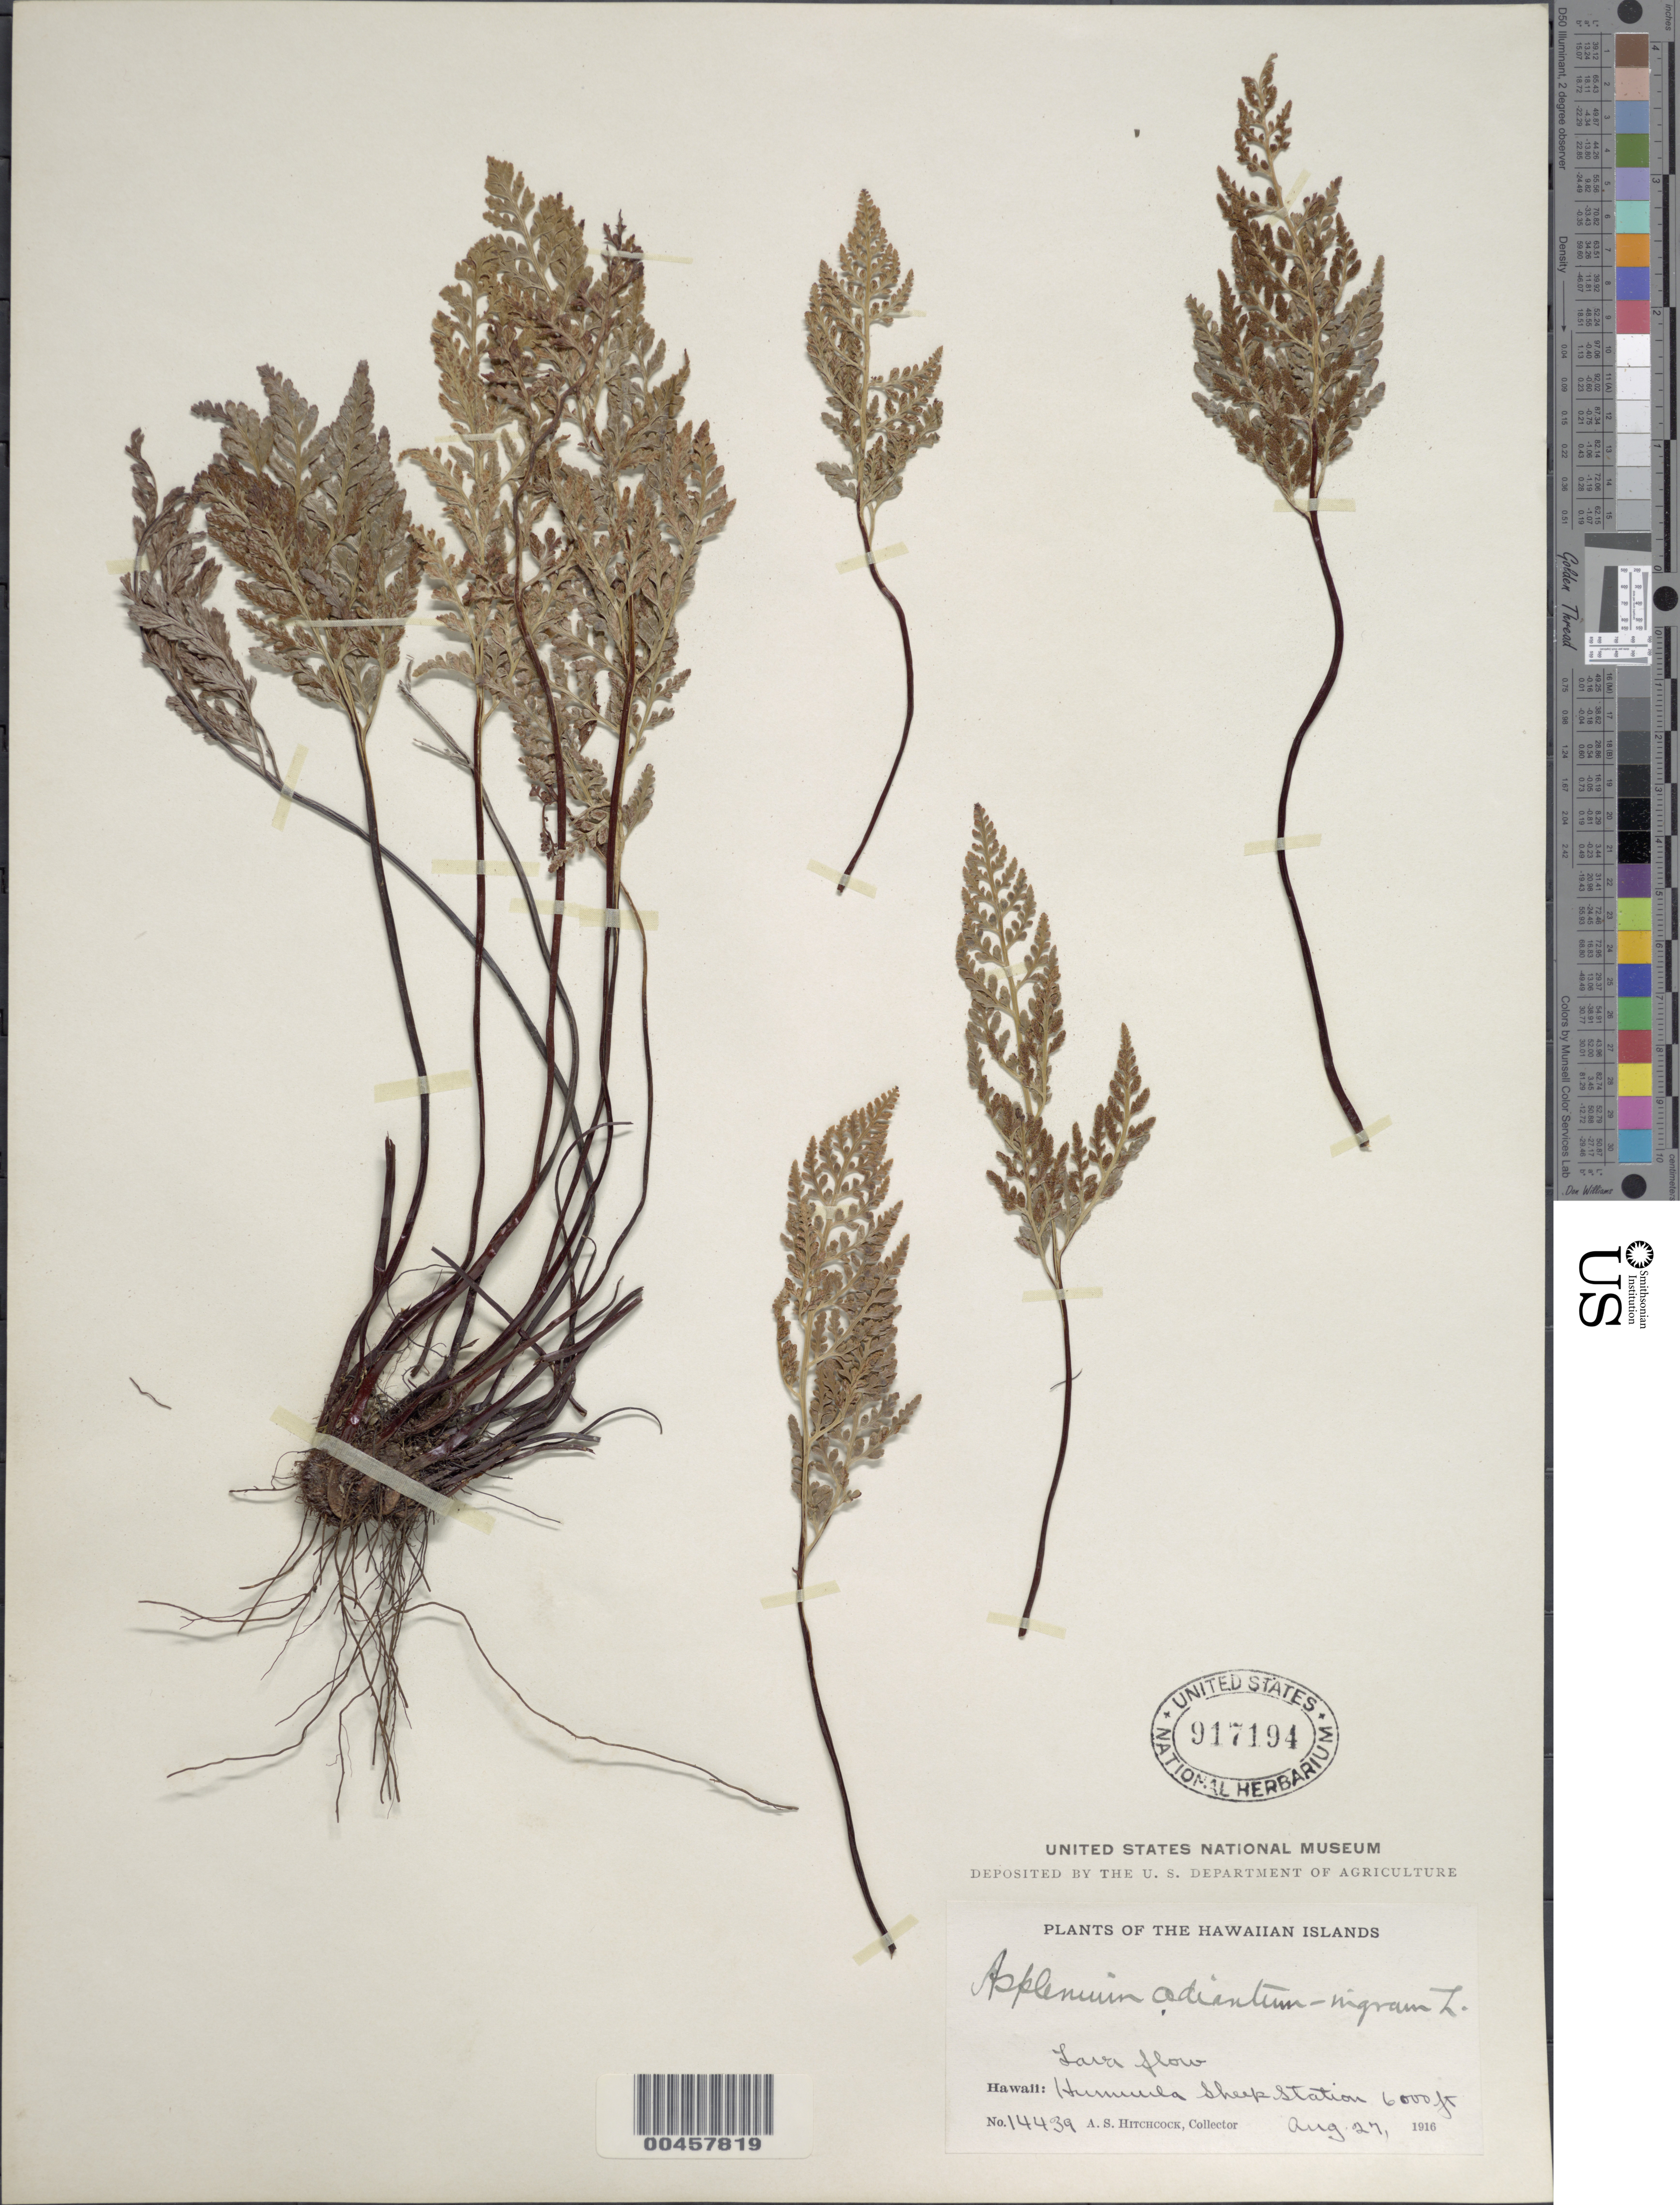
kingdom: Plantae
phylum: Tracheophyta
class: Polypodiopsida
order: Polypodiales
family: Aspleniaceae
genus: Asplenium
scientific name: Asplenium adiantum-nigrum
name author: L.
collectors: A. S. Hitchcock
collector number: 14439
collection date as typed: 27 Aug 1916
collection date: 1916-08-27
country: United States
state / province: Hawaii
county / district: Hawaii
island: Hawaii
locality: Humuula Sheep Station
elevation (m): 1829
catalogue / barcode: US 917194